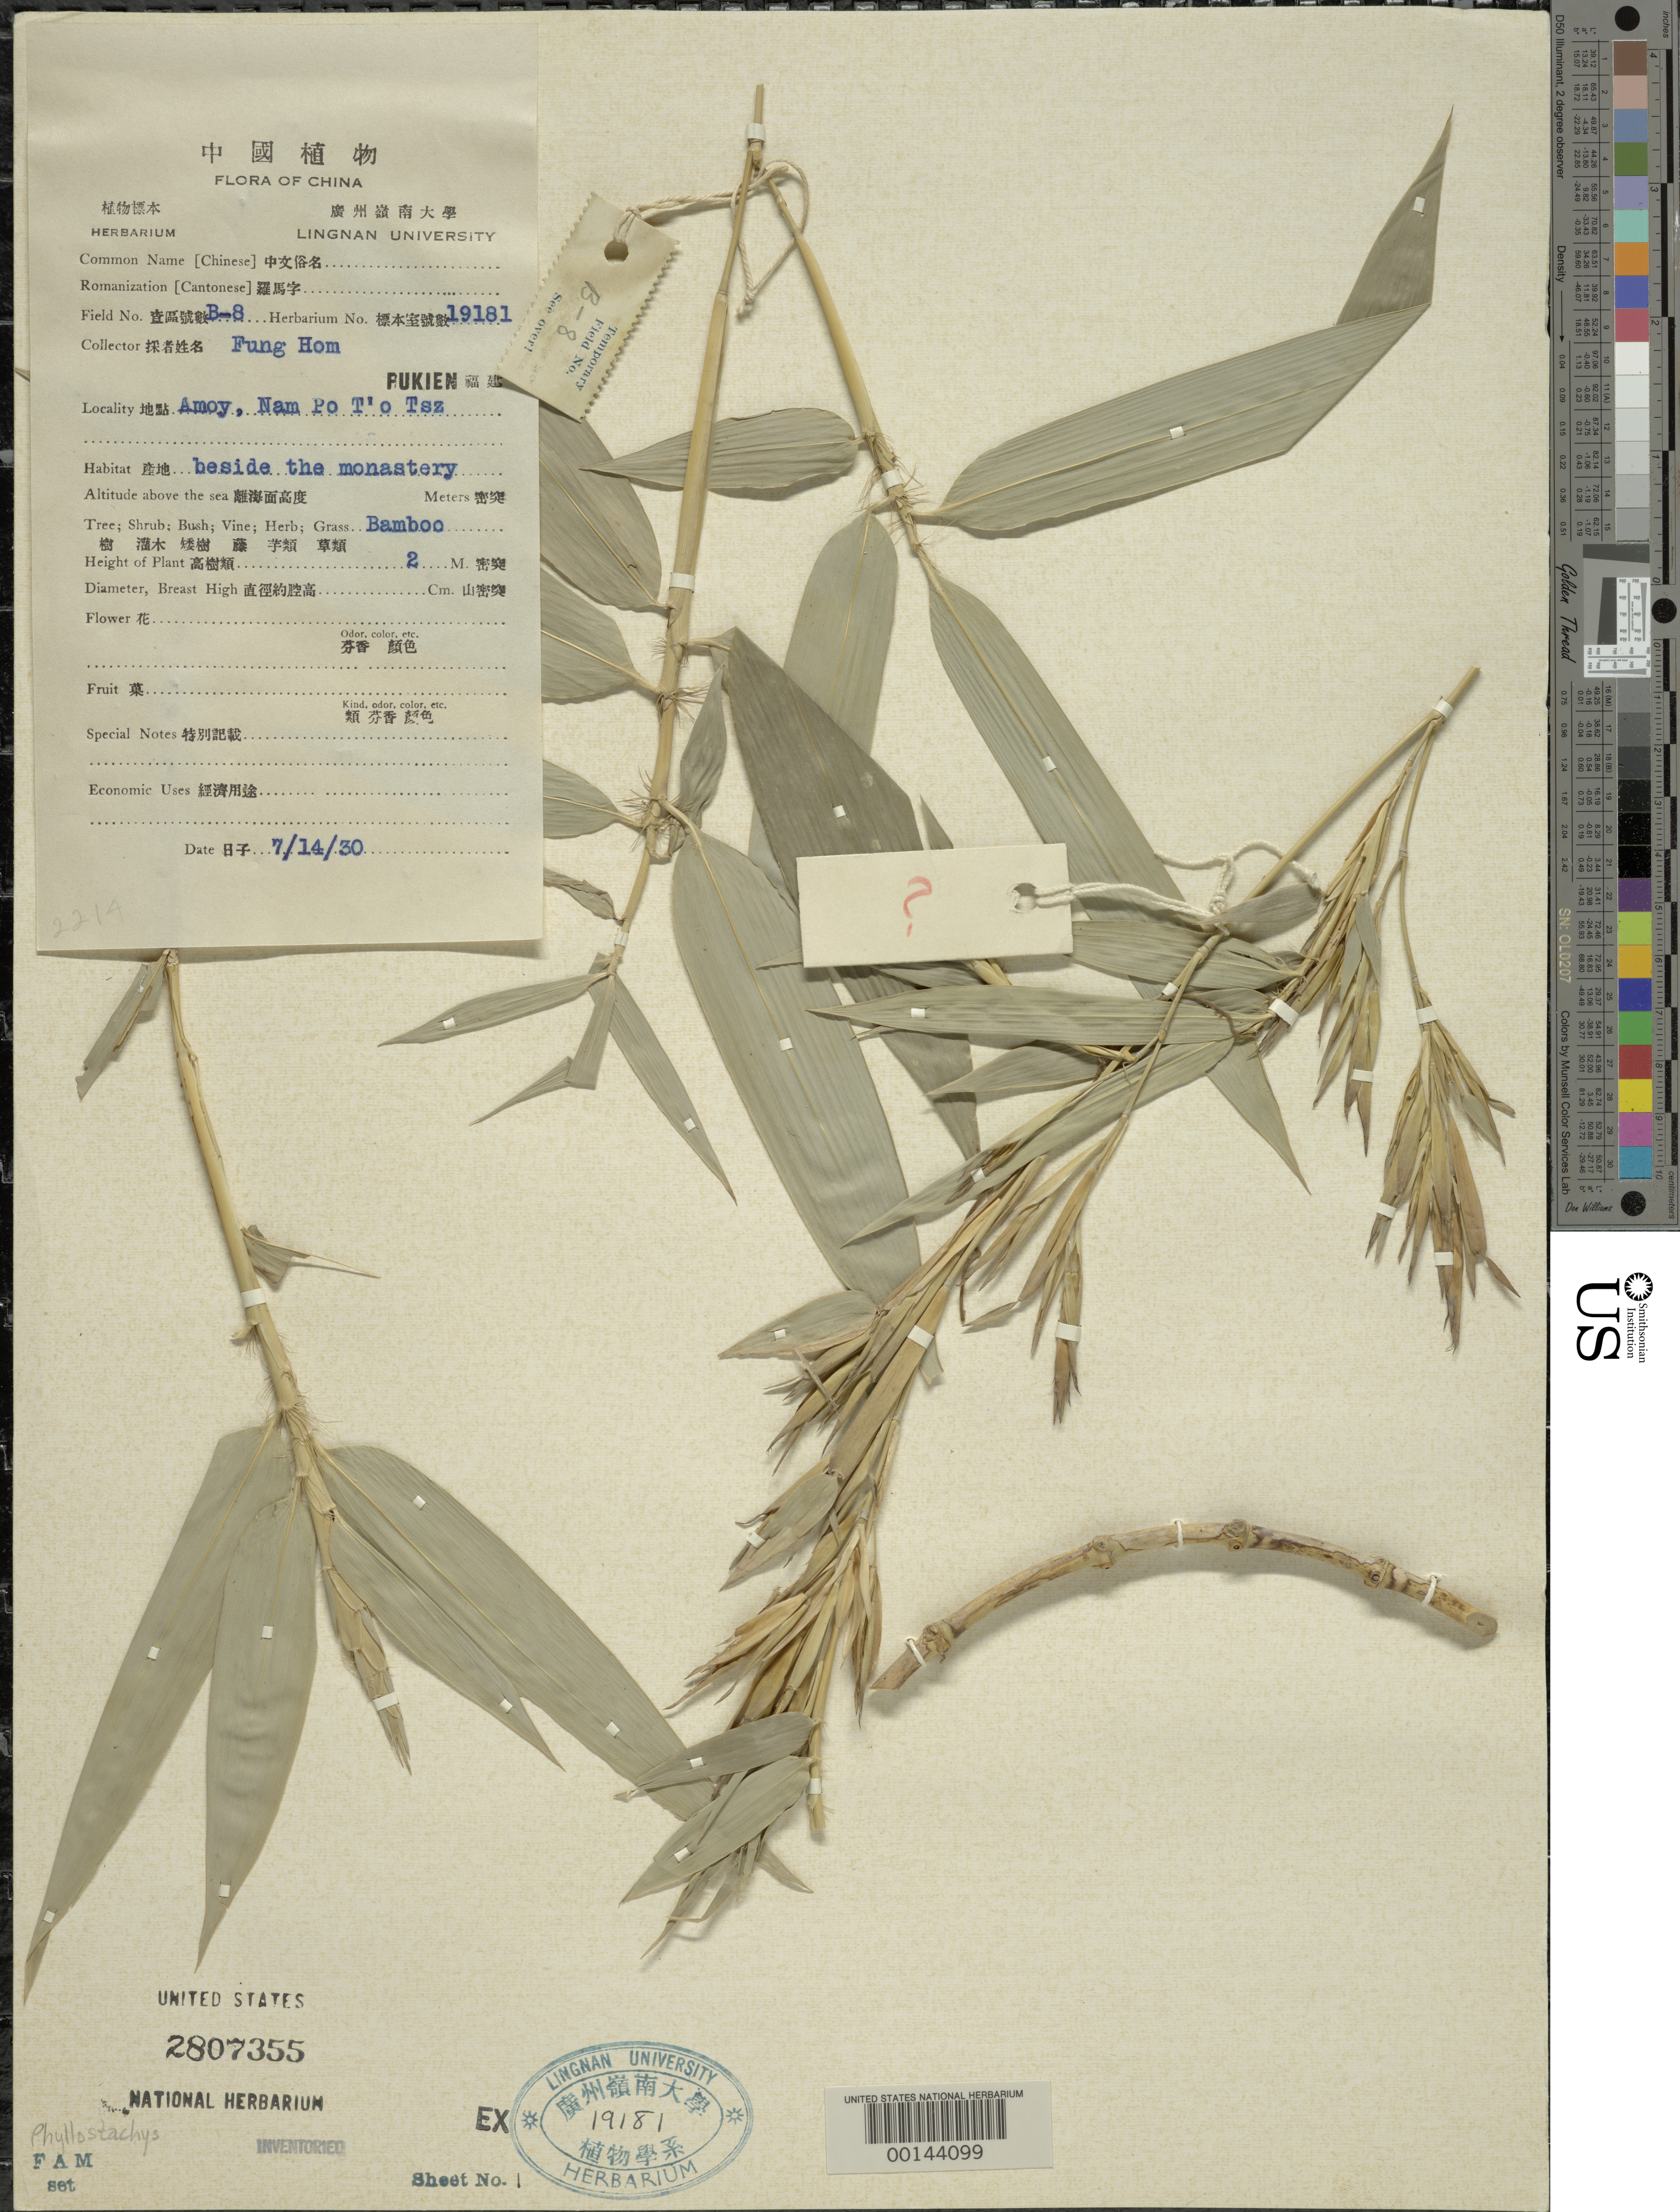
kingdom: Plantae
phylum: Tracheophyta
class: Liliopsida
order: Poales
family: Poaceae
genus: Phyllostachys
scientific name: Phyllostachys sp.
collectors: H. L. Fung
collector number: B-8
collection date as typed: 14 Jul 1930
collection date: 1930-07-14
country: China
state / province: Fujian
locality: Amoy, nam po t'o tsz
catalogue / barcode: US 2807355